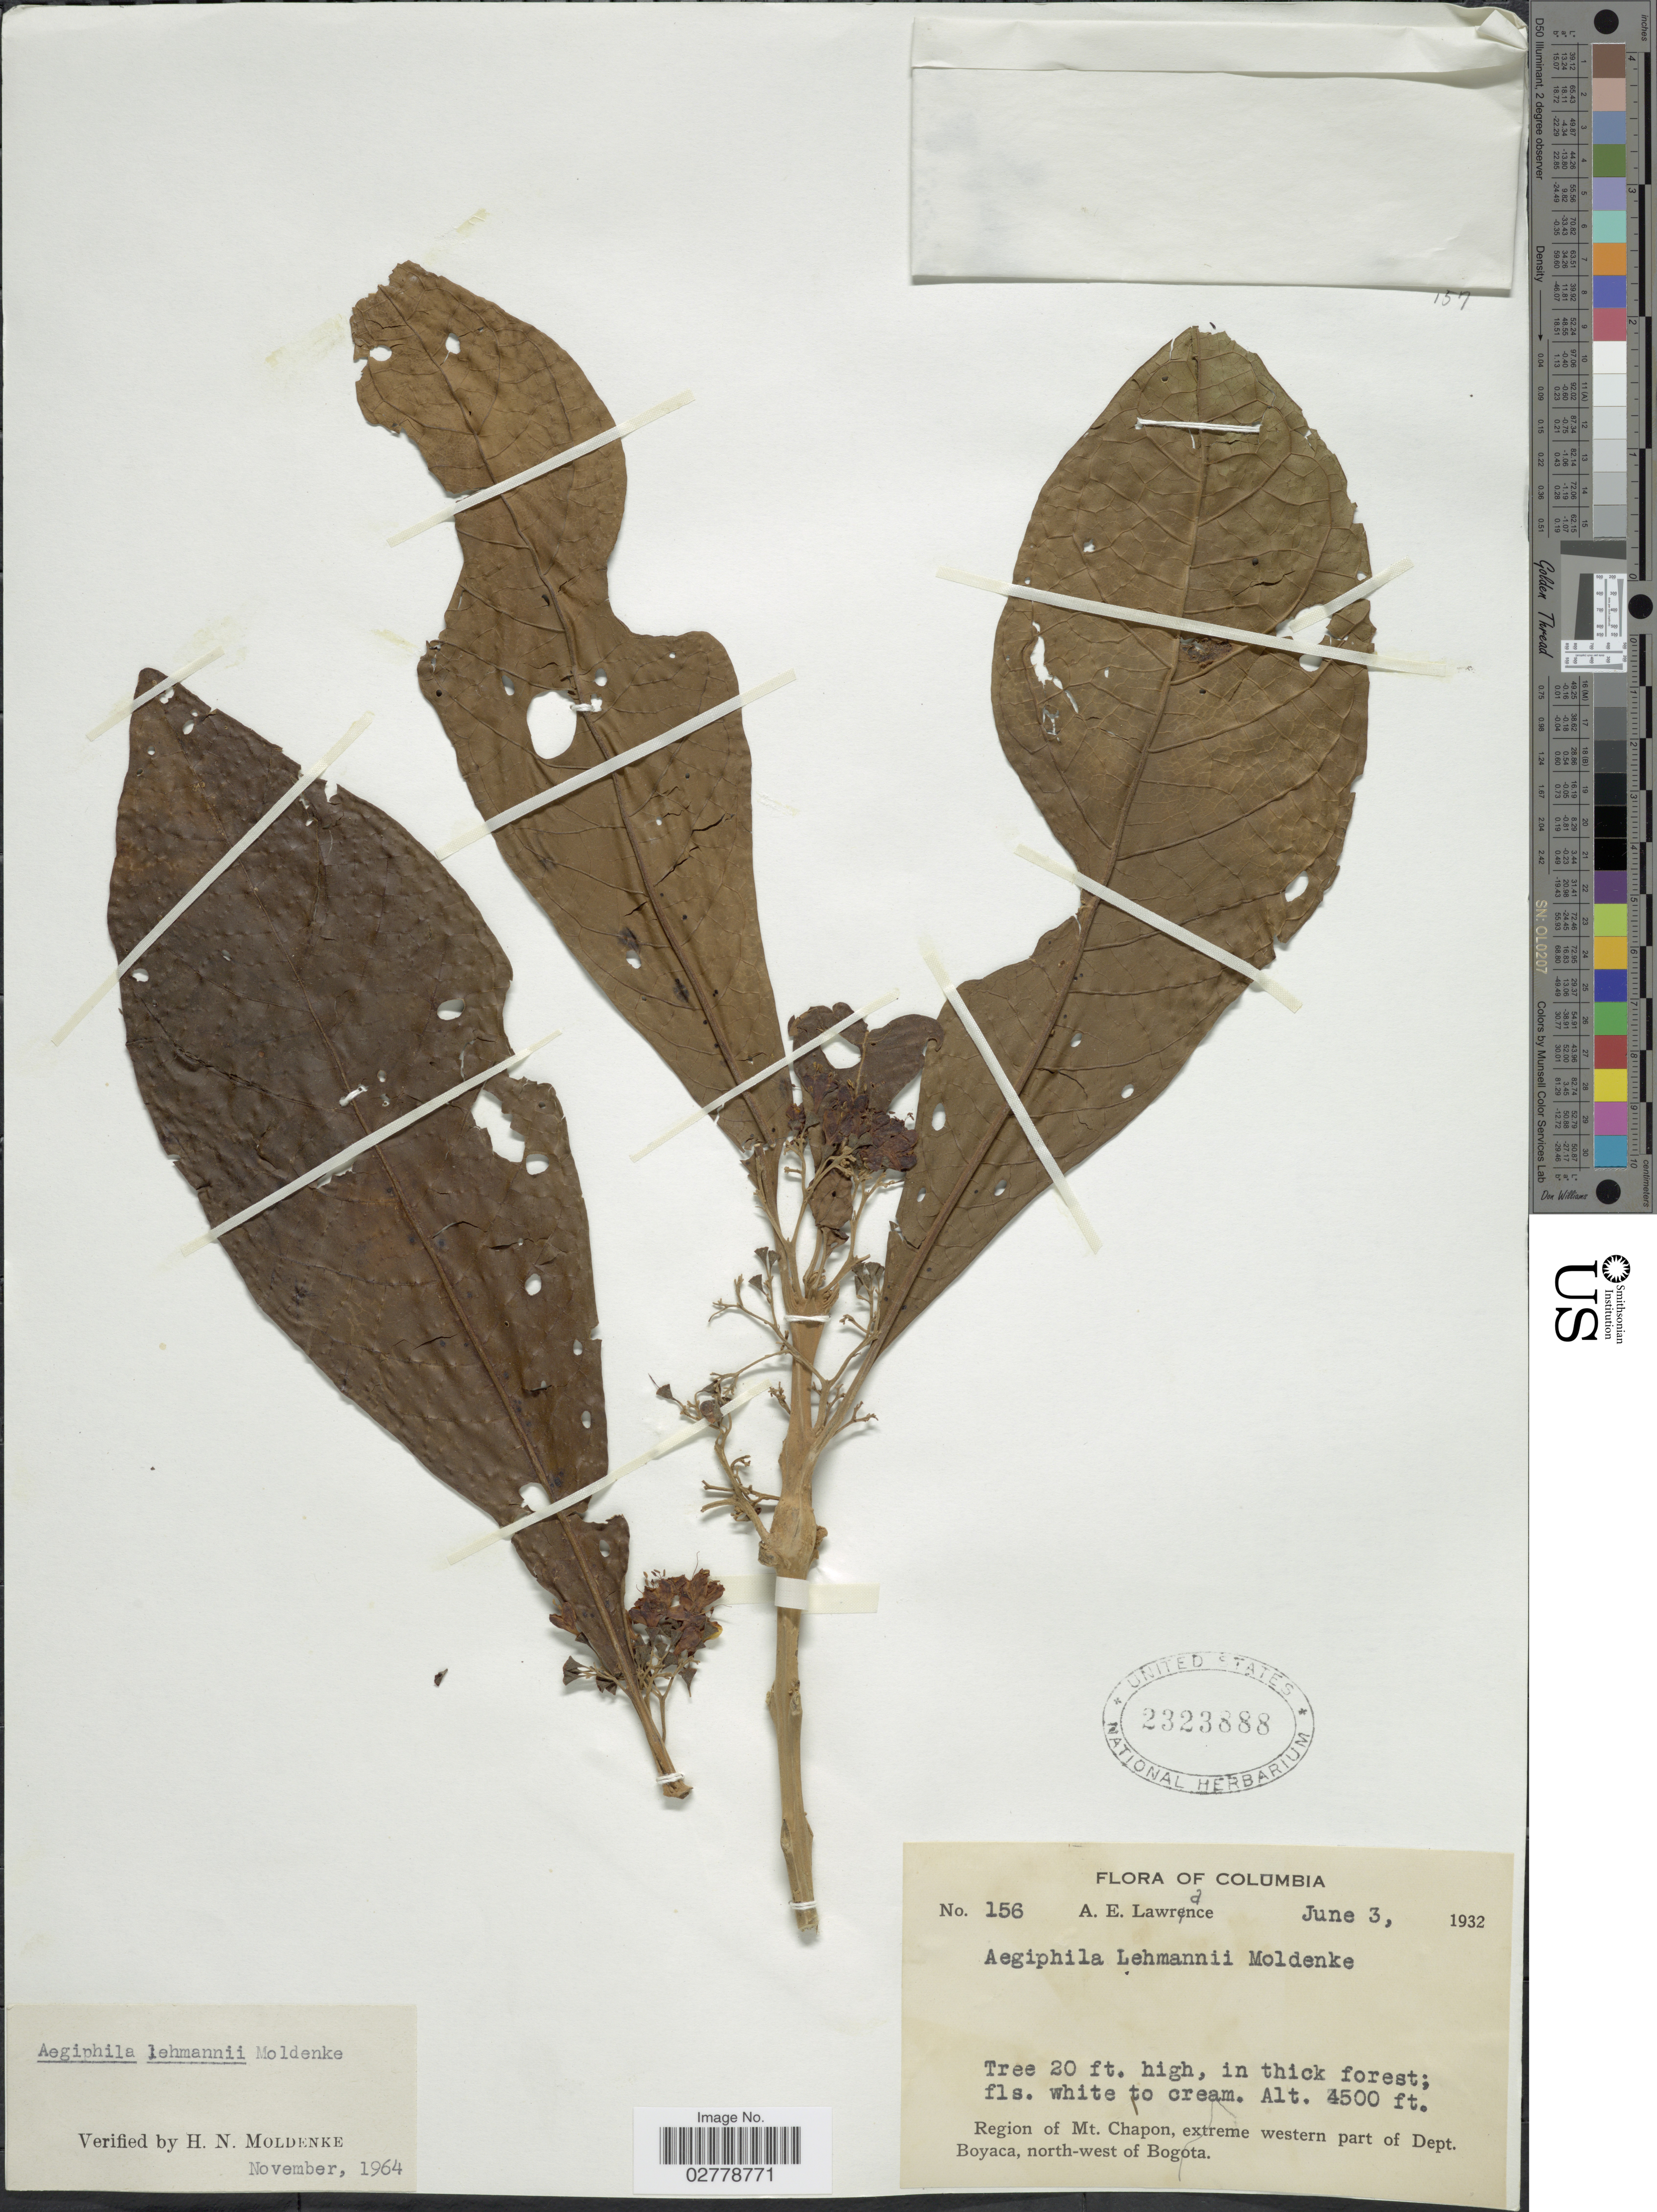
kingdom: Plantae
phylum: Tracheophyta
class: Magnoliopsida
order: Lamiales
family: Lamiaceae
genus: Aegiphila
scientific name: Aegiphila lehmannii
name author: Moldenke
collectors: A. Lawrance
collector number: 156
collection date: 1932-06-03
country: Colombia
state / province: Boyacá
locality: Region of Mt. Chapon, extreme western part of Dept. Boyaca, north-west of Bogota.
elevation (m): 1372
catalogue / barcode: US 2323888